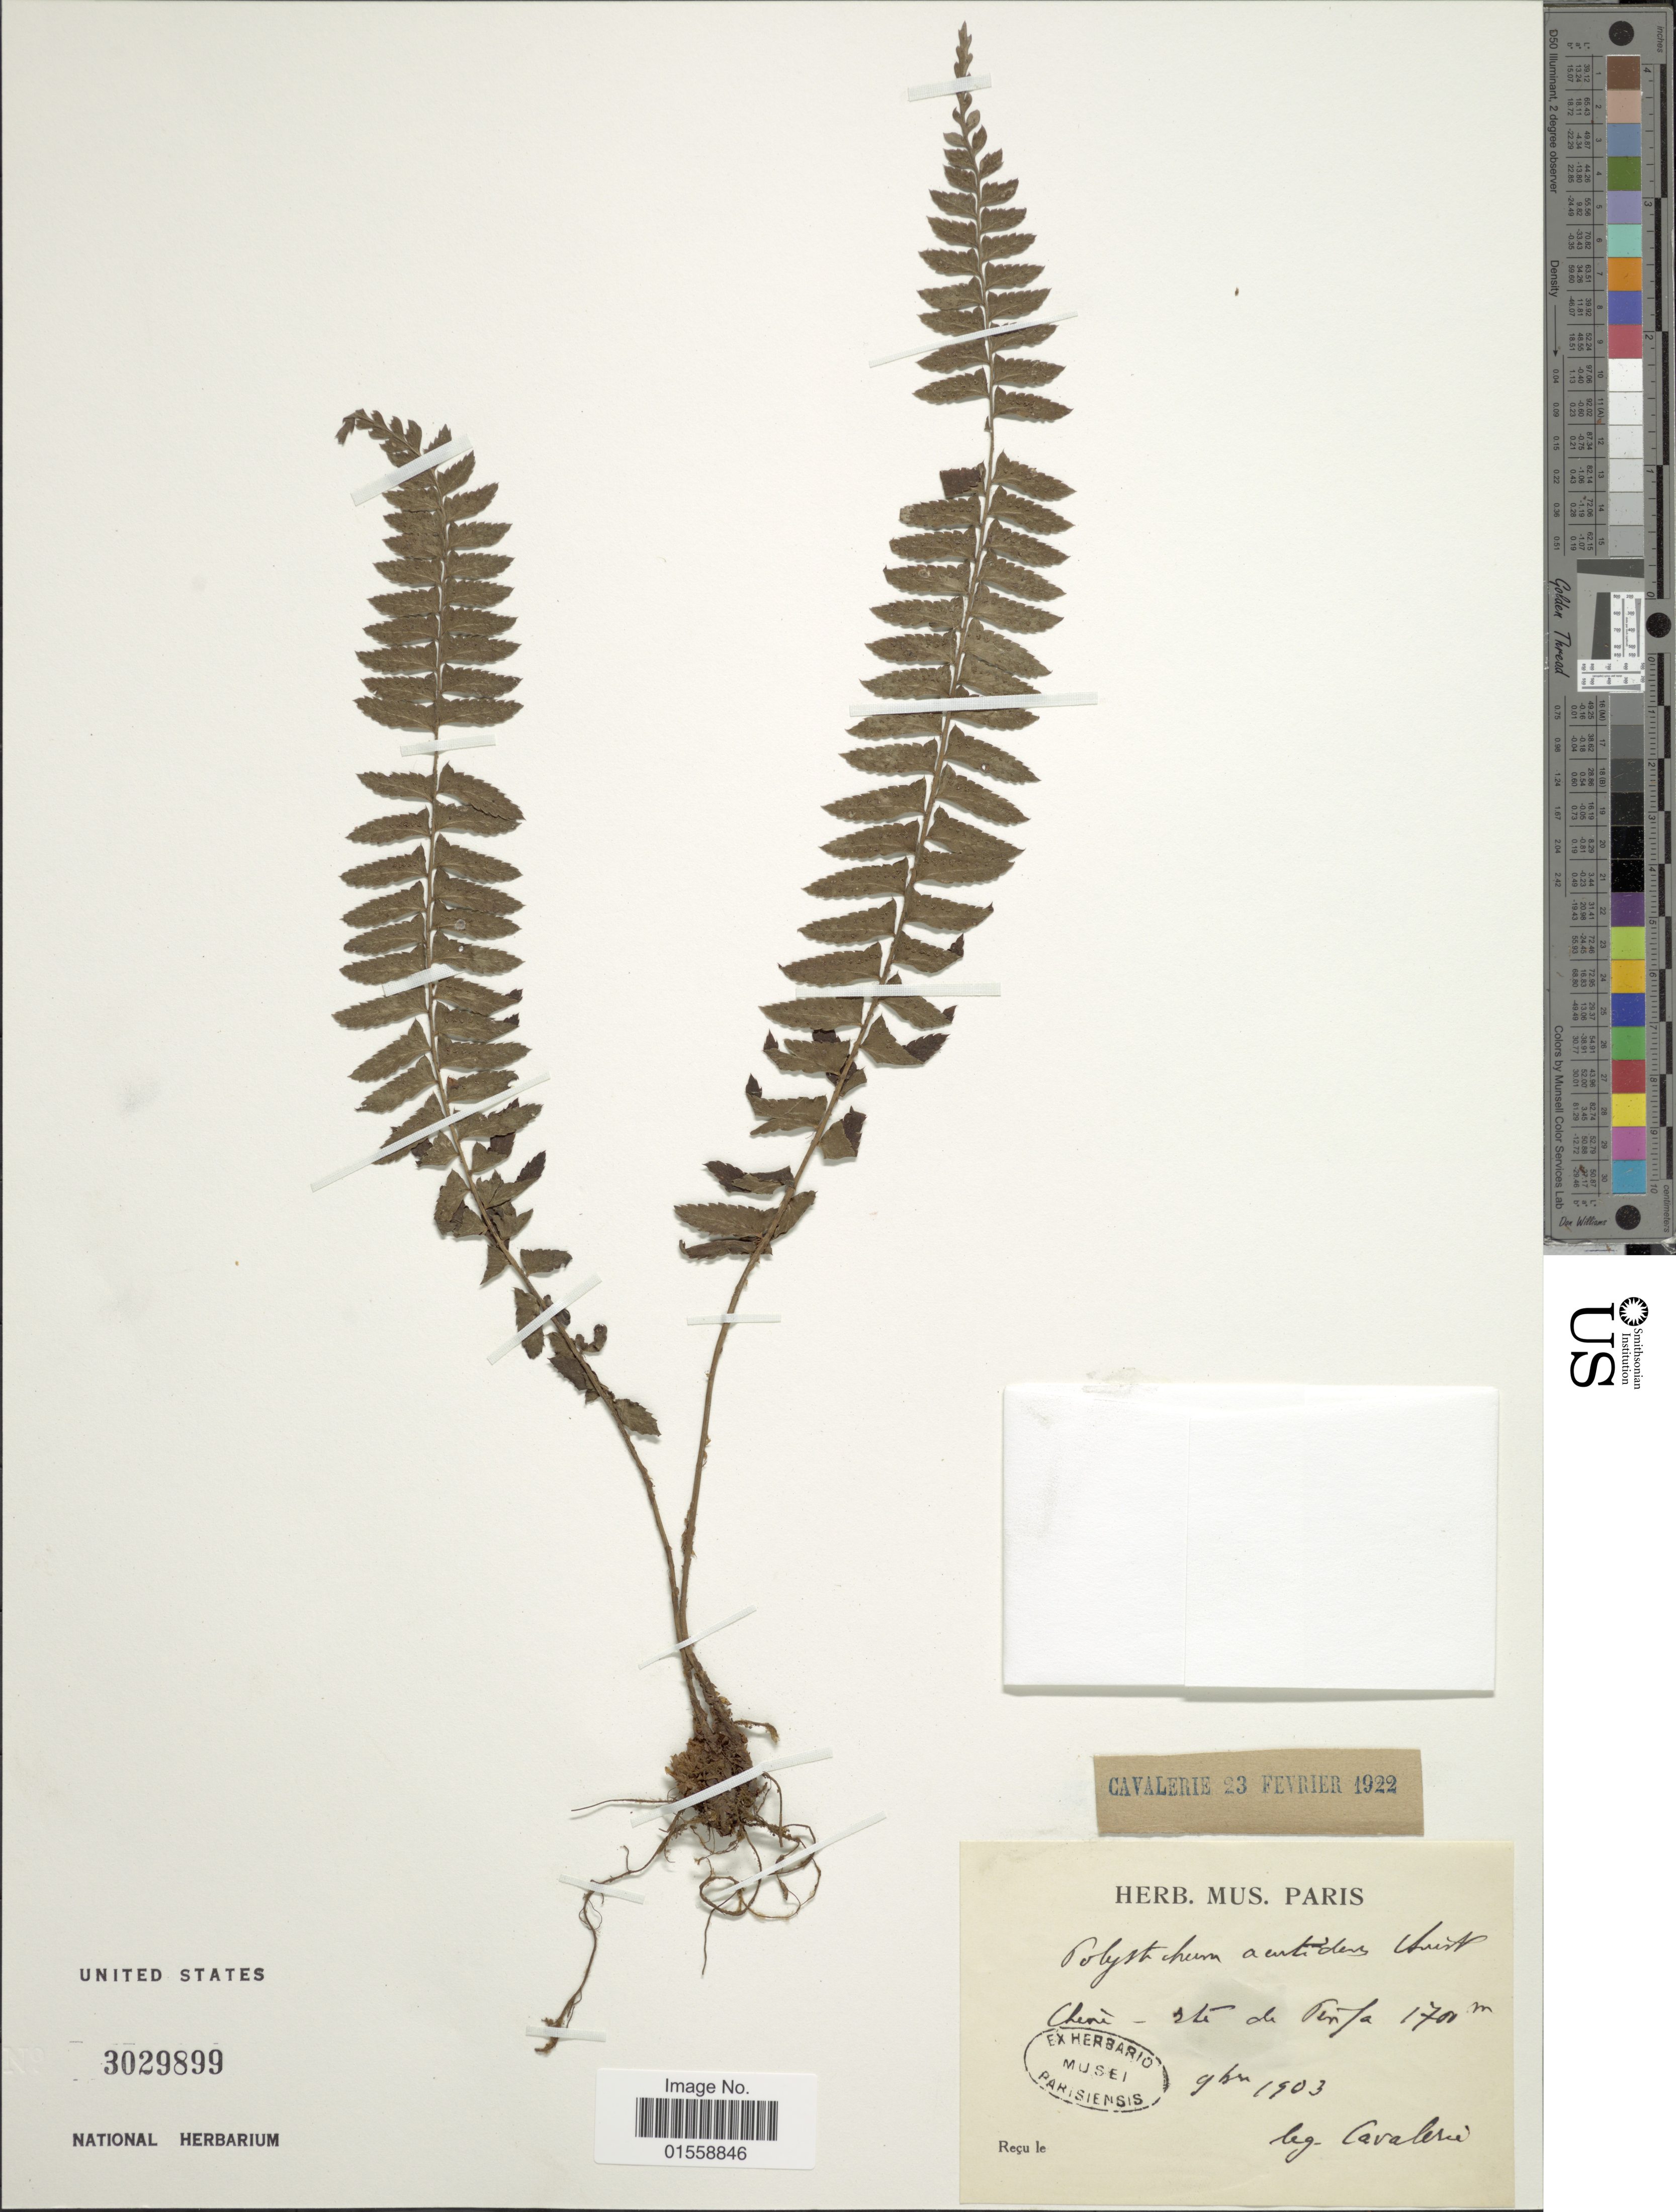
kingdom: Plantae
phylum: Tracheophyta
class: Polypodiopsida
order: Polypodiales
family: Dryopteridaceae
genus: Polystichum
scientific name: Polystichum acutidens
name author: Christ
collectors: -. Cavalerie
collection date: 1903-11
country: China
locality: Chine, de Pin Fa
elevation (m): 1700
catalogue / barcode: US 3029899